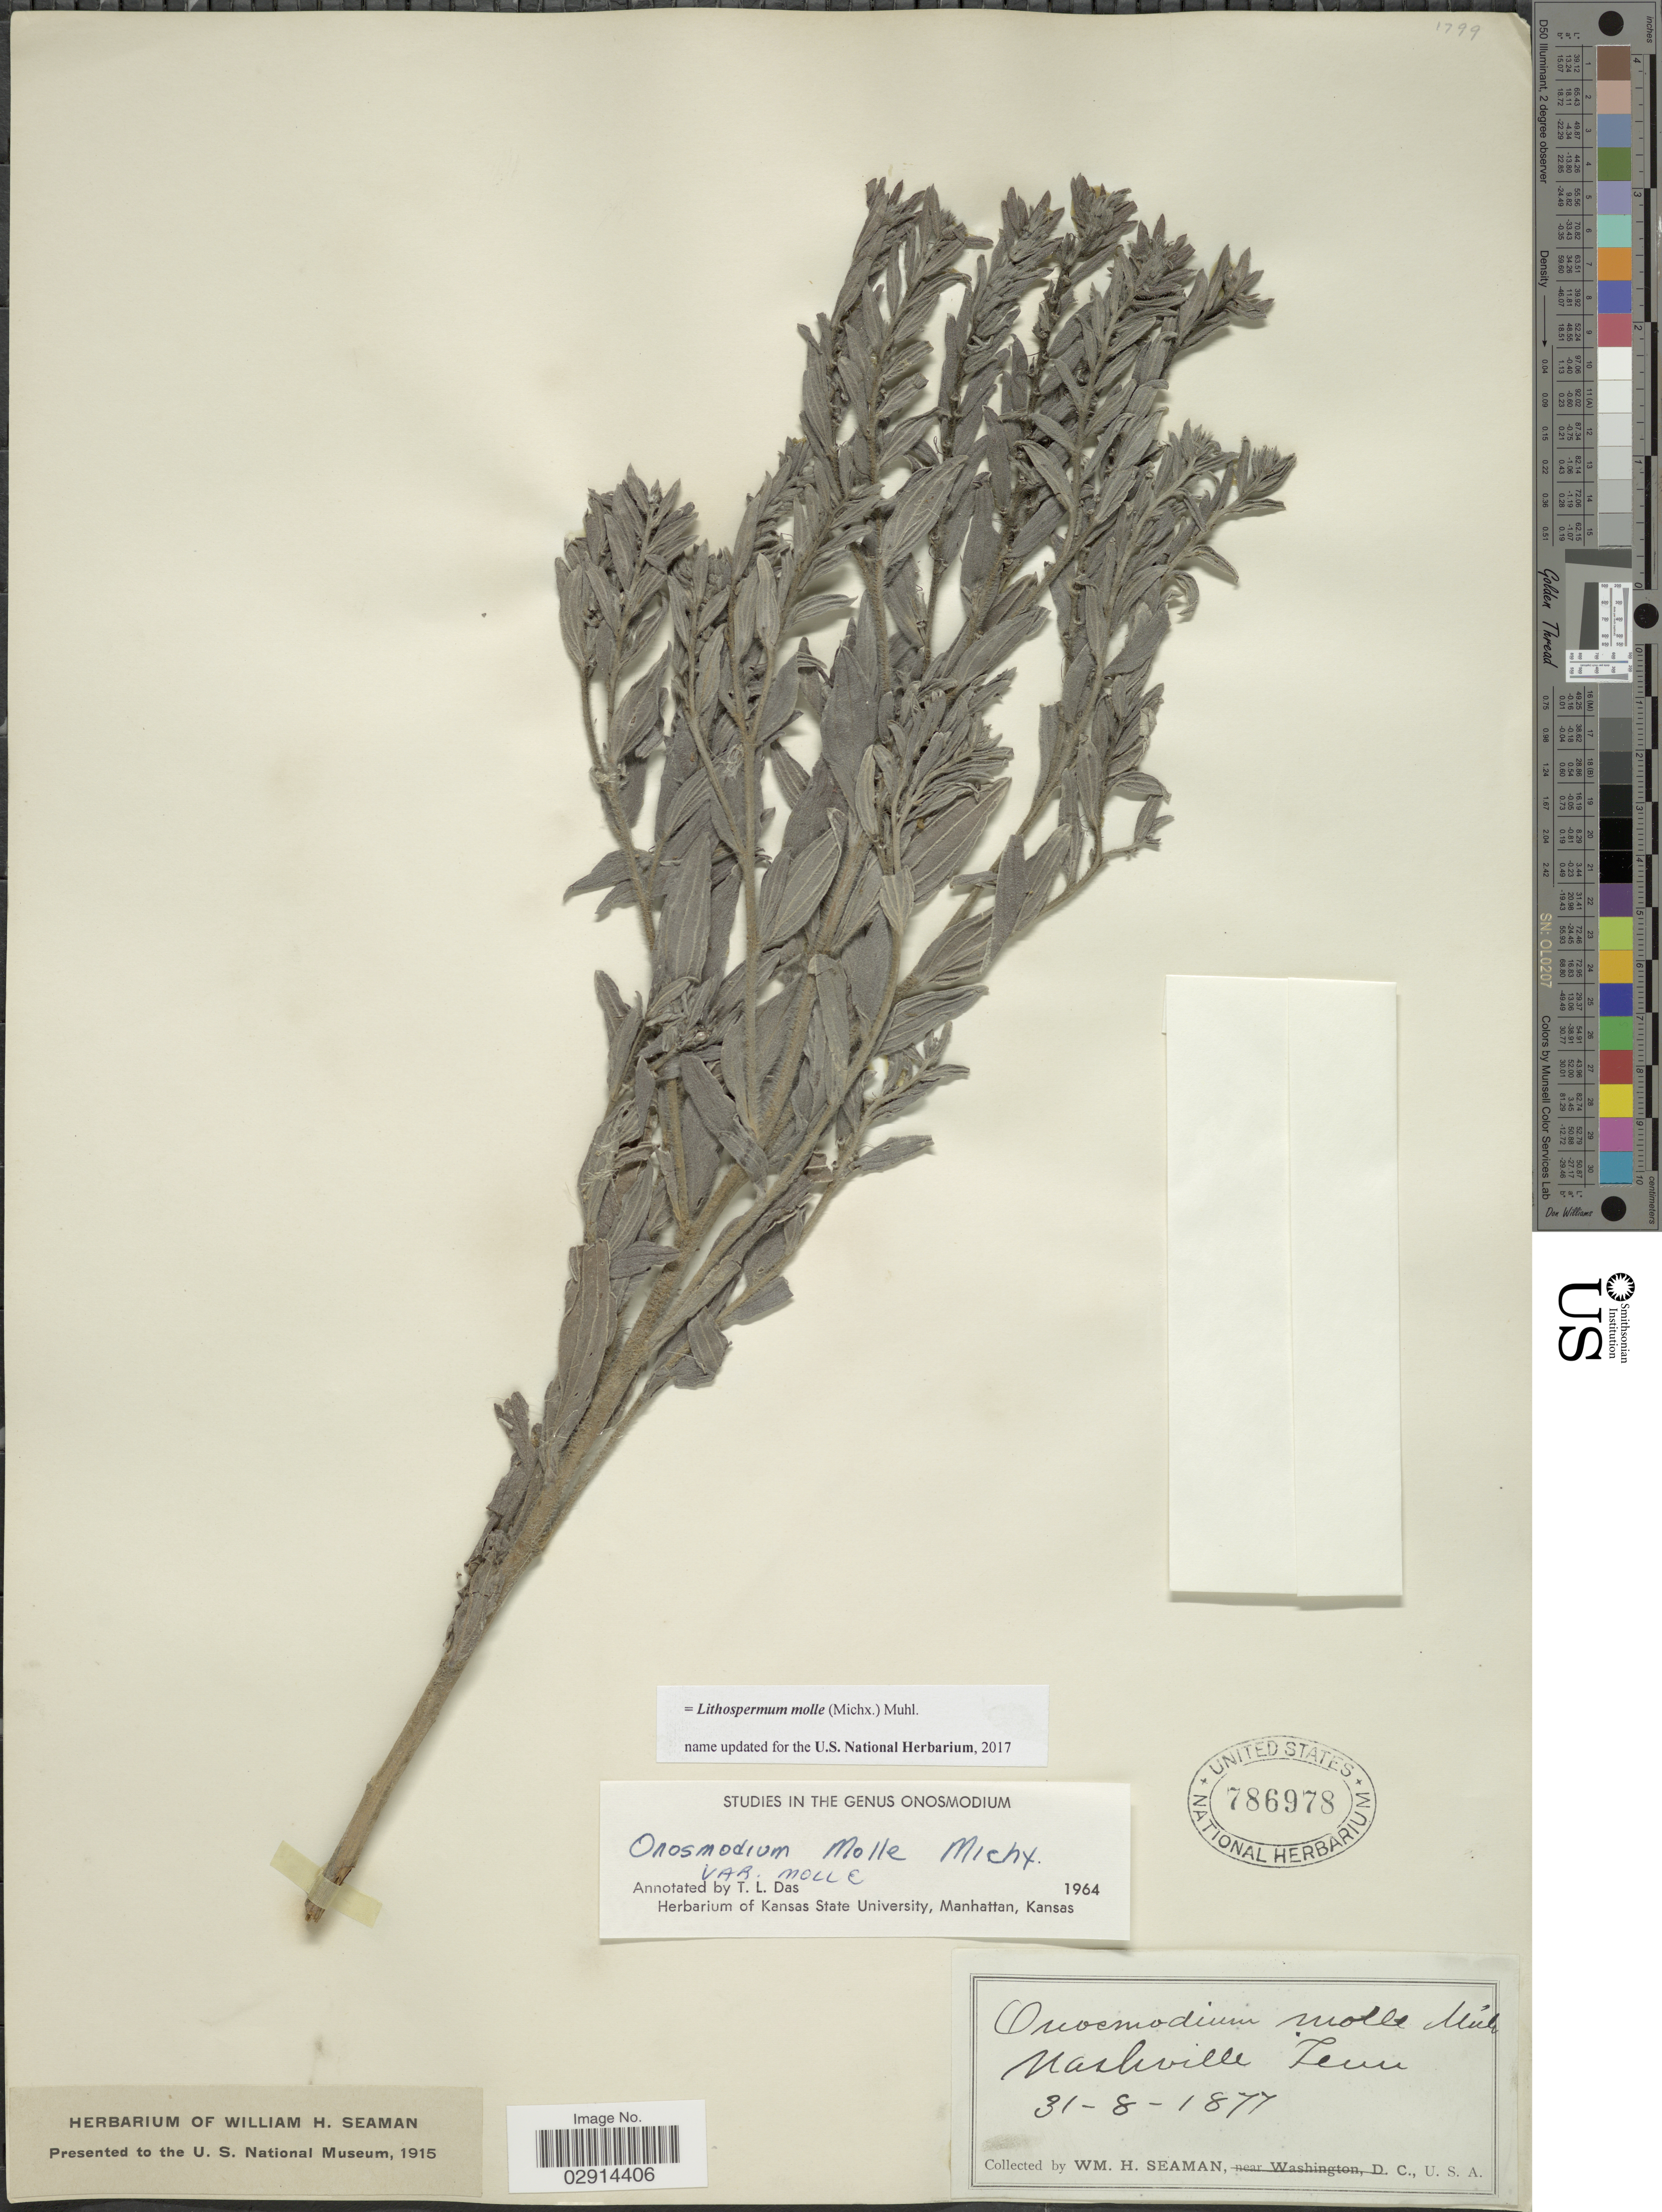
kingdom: Plantae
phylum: Tracheophyta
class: Magnoliopsida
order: Boraginales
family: Boraginaceae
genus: Lithospermum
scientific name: Lithospermum molle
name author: Muhl.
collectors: W. Seaman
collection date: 1877-08-31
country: United States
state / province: Tennessee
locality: Nashville.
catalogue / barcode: US 786978